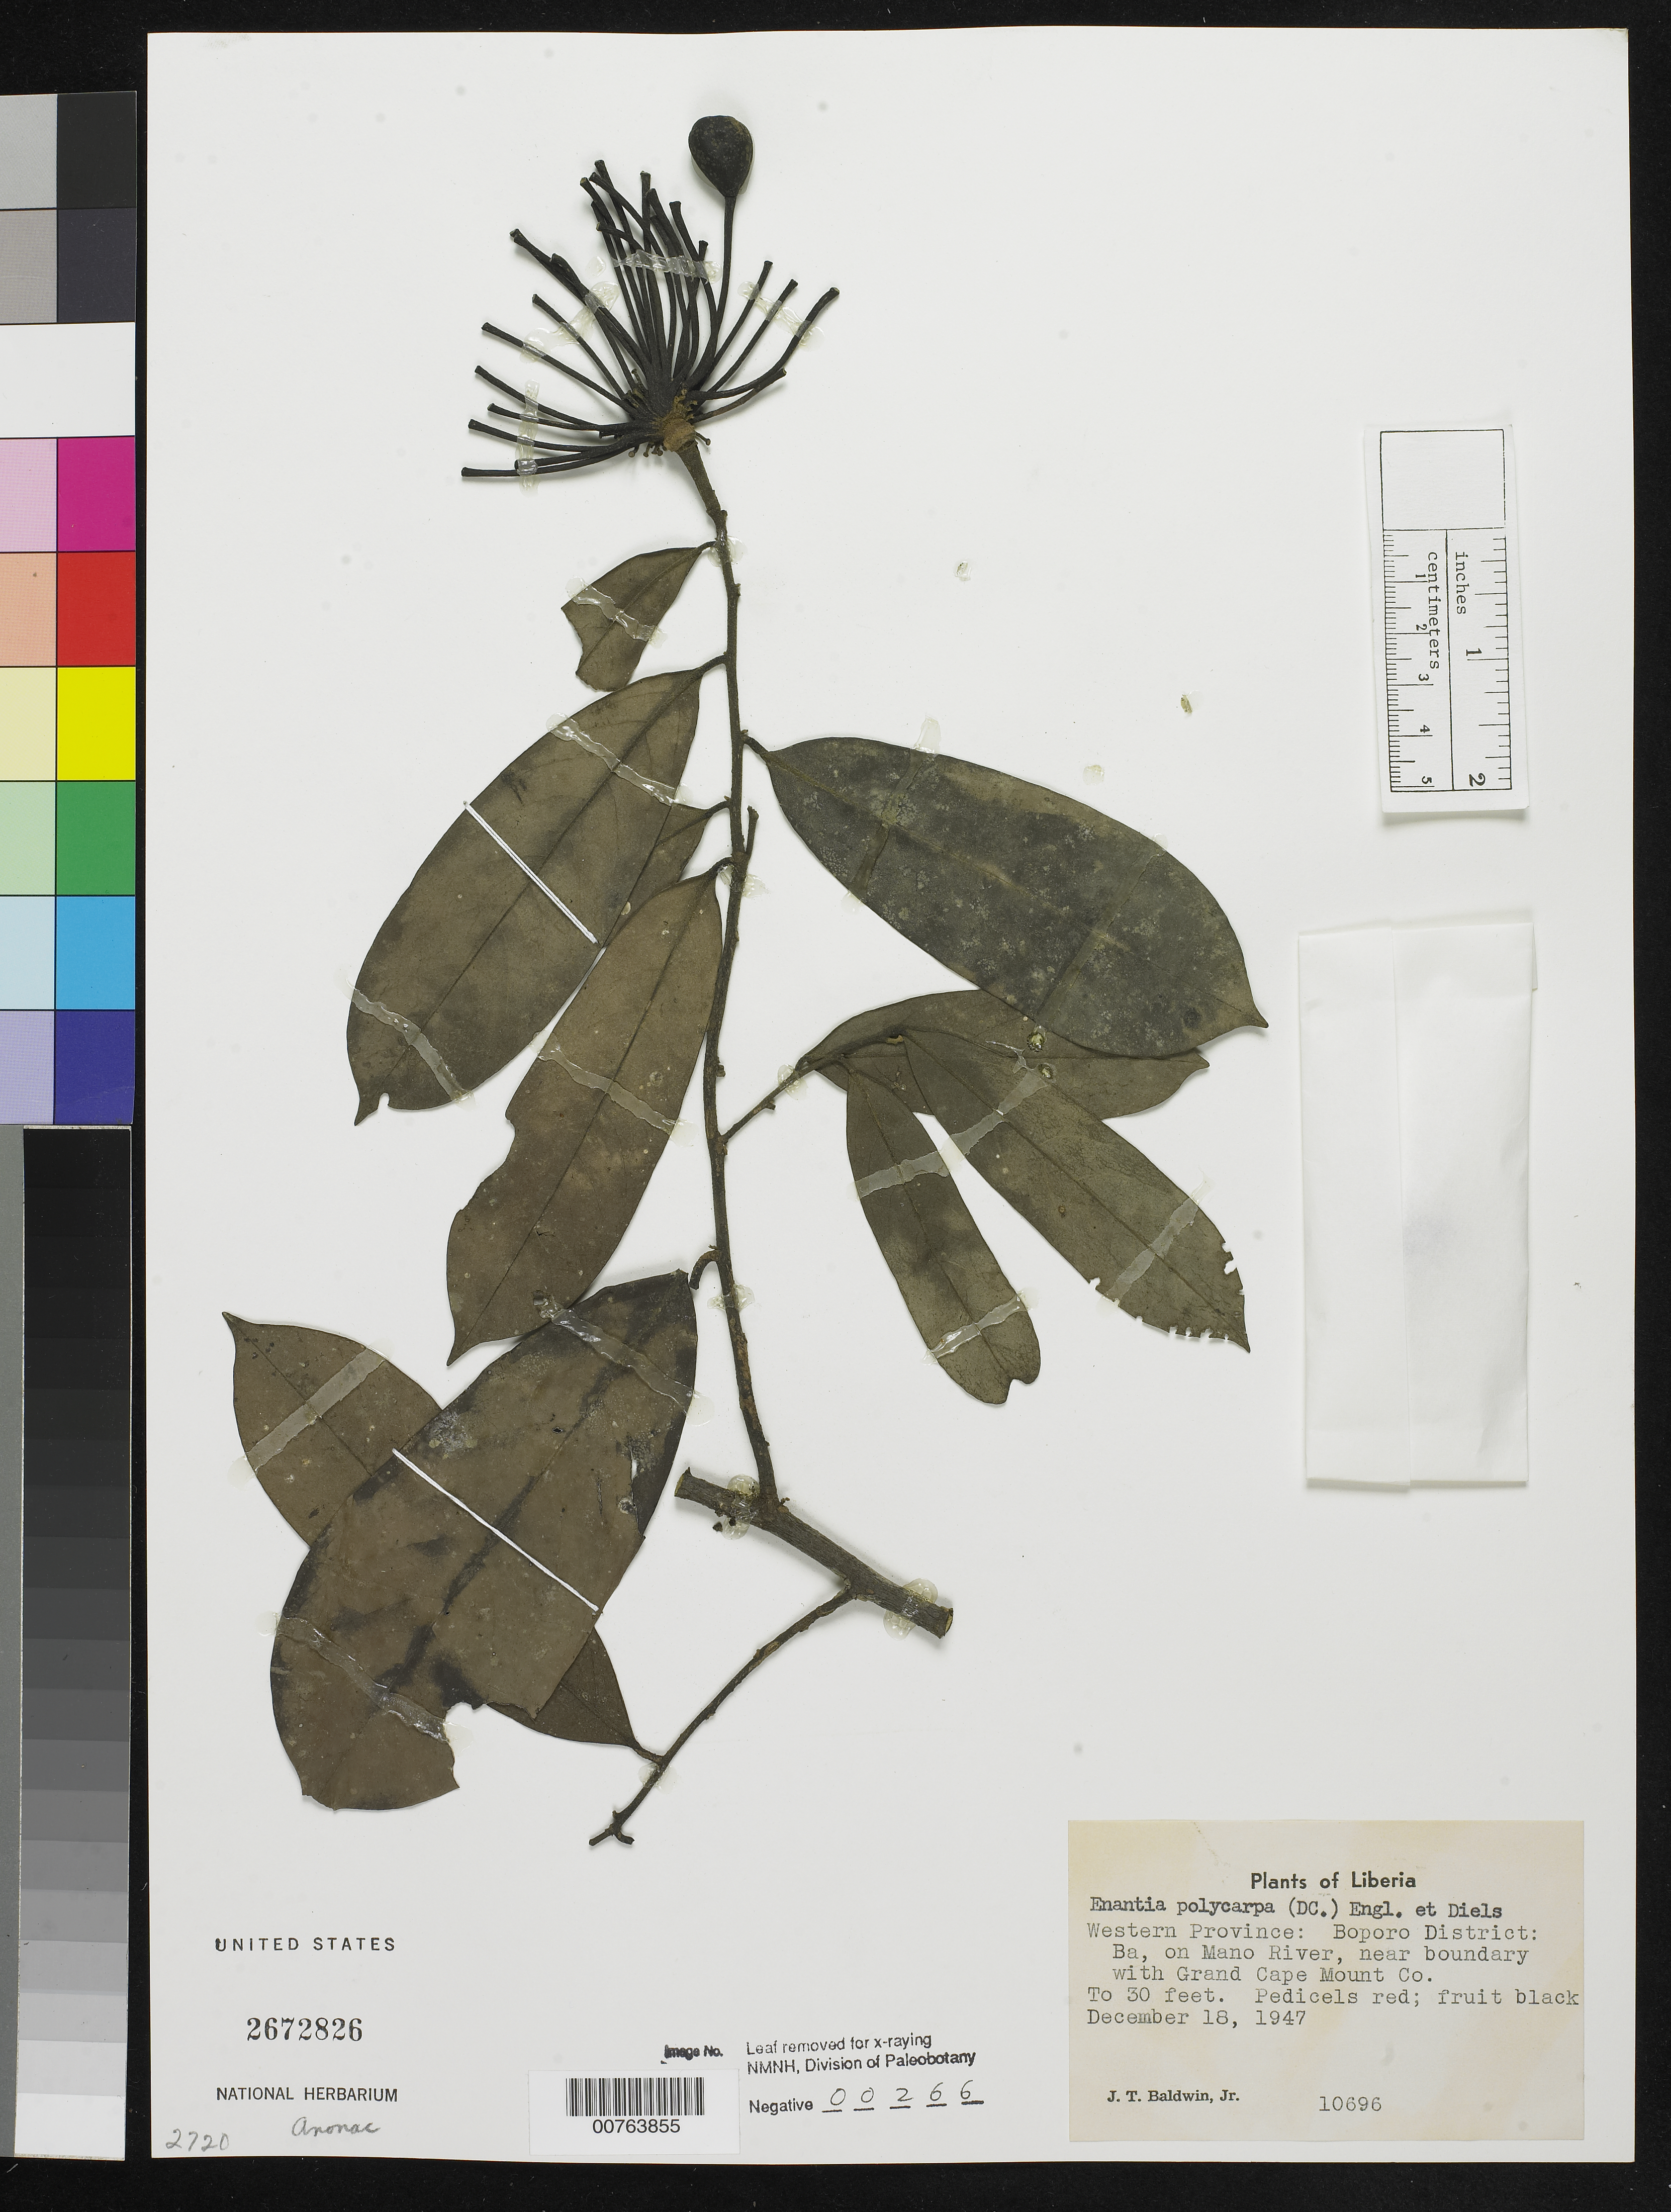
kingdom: Plantae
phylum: Tracheophyta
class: Magnoliopsida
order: Magnoliales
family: Annonaceae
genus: Annickia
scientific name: Annickia polycarpa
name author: (DC.) I.M. Turner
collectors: J. T. Baldwin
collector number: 10696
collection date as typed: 18 Dec 1947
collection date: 1947-12-18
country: Liberia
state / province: Gbarpolu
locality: Western Province: Boporo District, Ba, on Mano River, near boundary with Grand Cape Mount Co.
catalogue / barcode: US 2672826